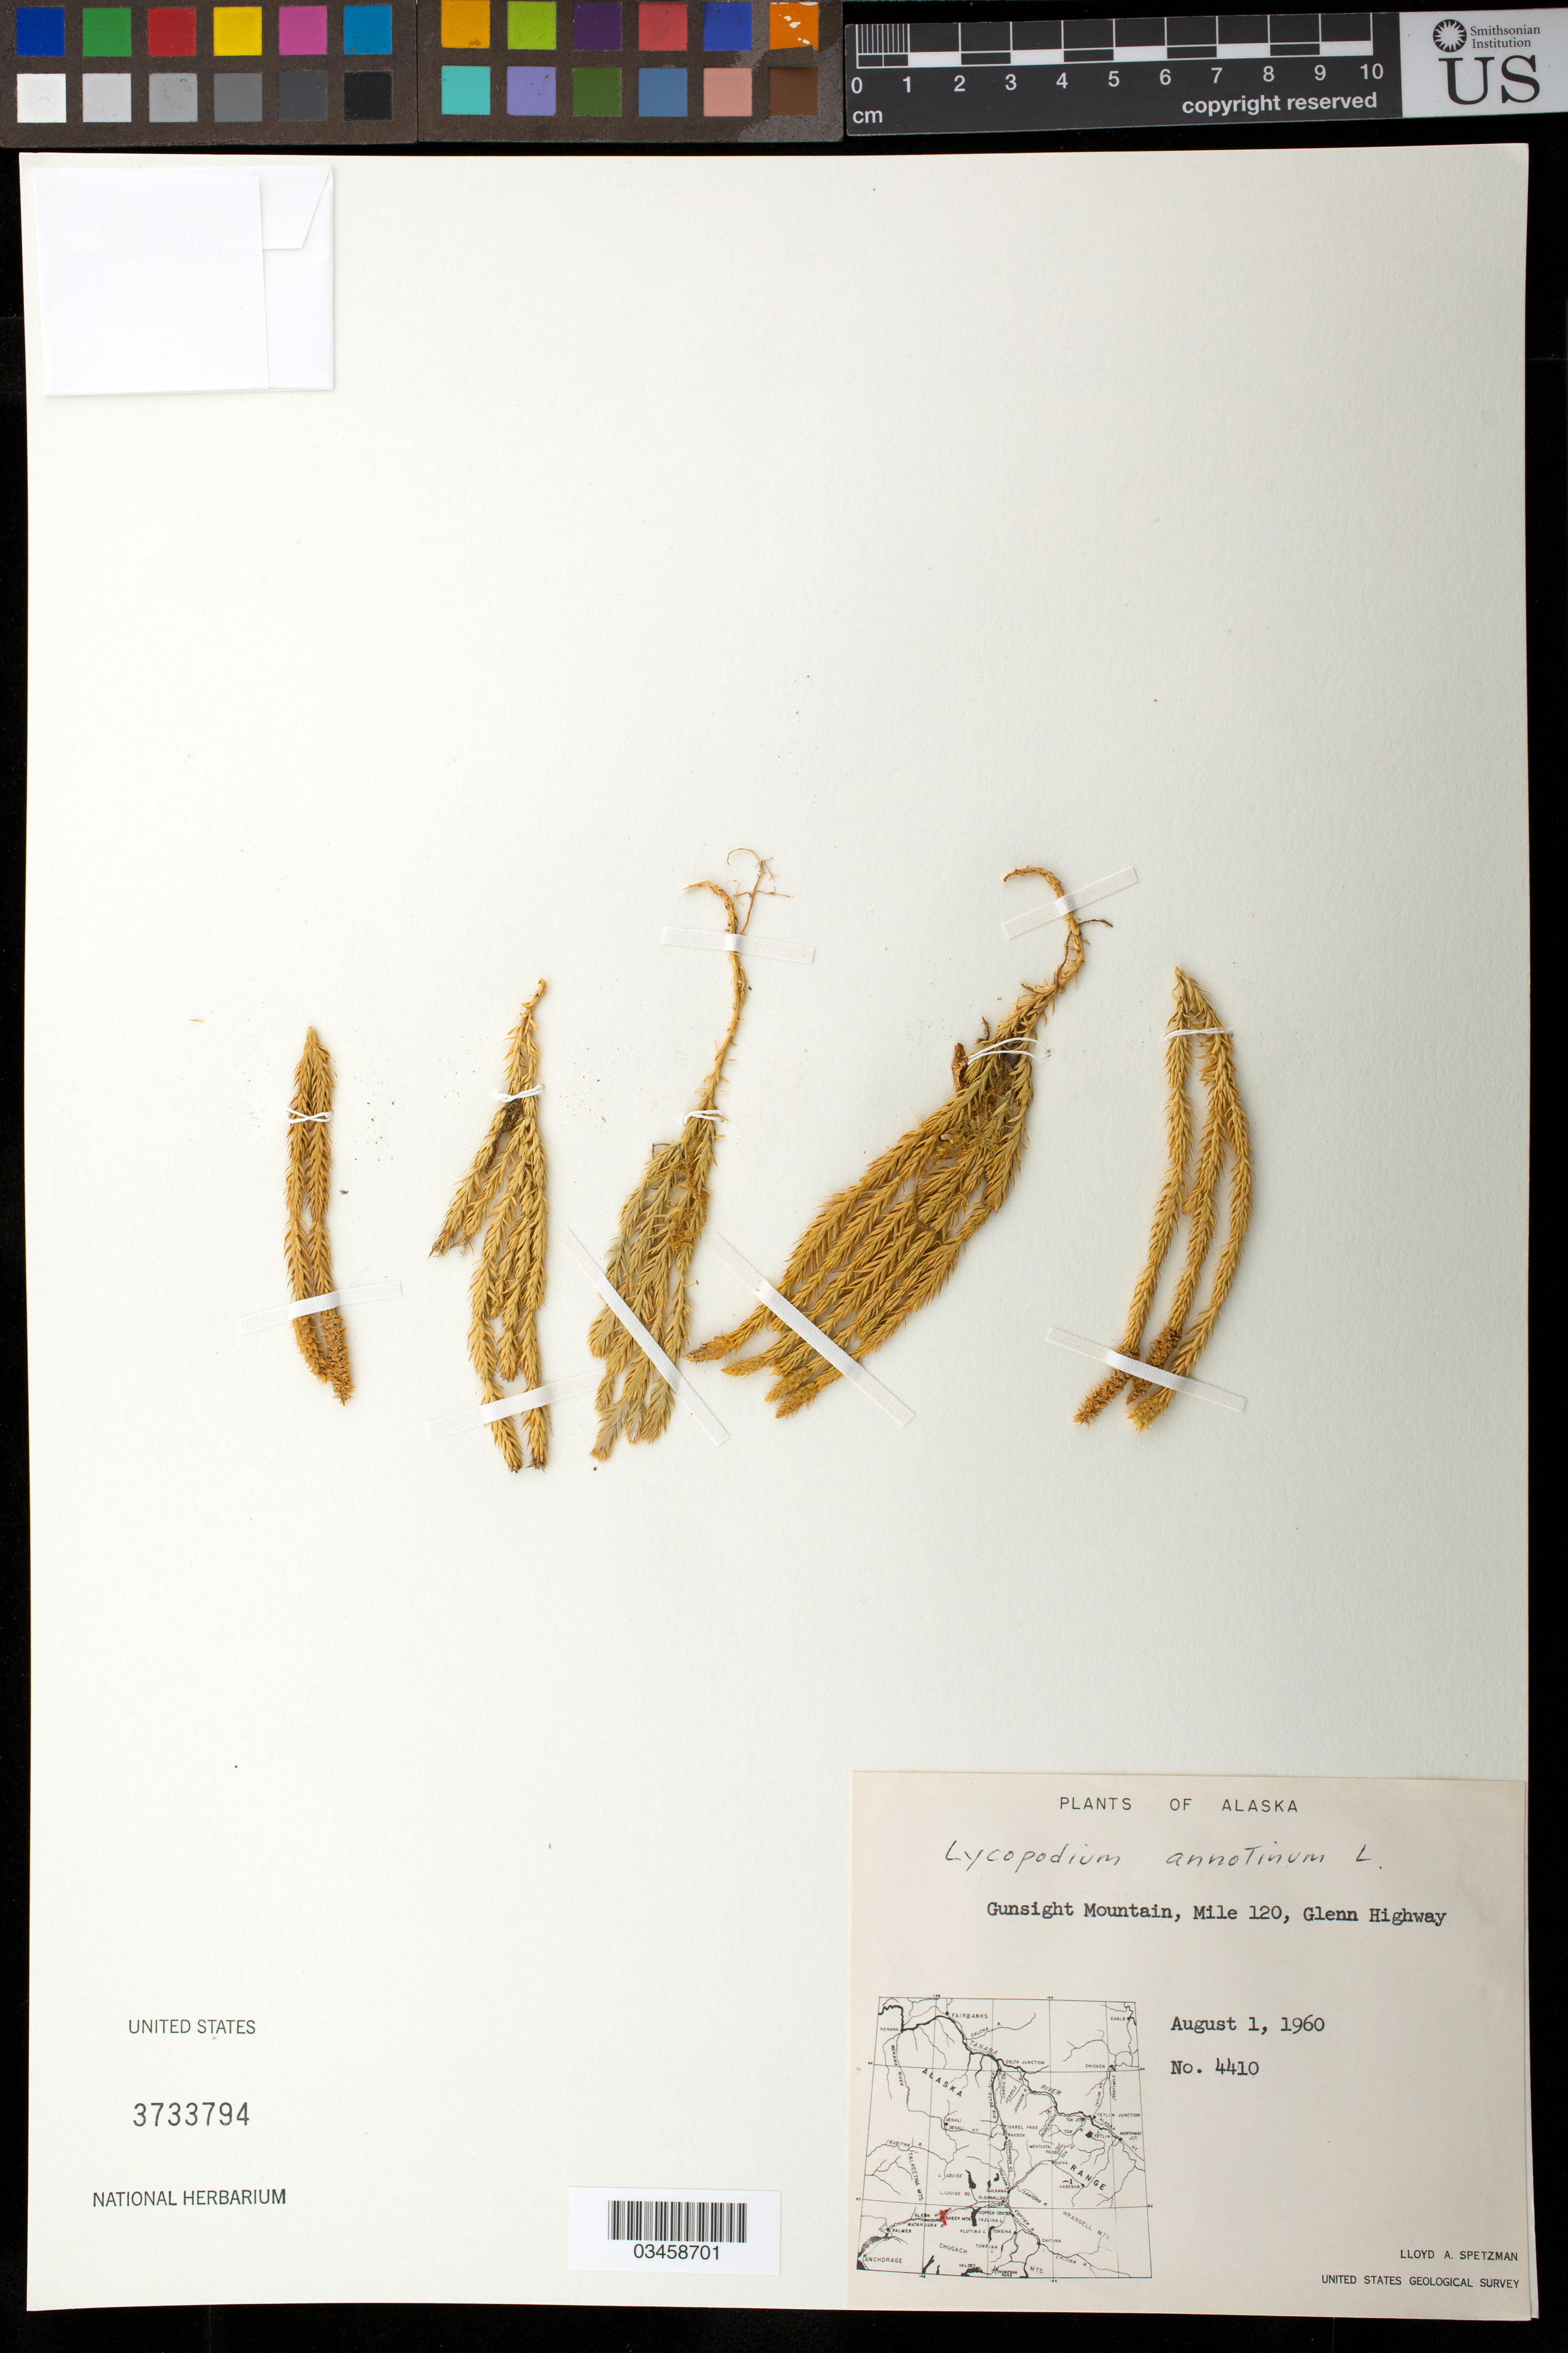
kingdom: Plantae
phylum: Tracheophyta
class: Lycopodiopsida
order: Lycopodiales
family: Lycopodiaceae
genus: Spinulum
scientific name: Spinulum annotinum subsp. annotinum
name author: (L.) A. Haines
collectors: L. Spetzman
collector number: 4410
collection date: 1960-08-01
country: United States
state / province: Alaska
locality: Gunsight Mountain, Mile 120, Glenn Highway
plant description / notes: OR # 231032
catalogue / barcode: US 3733794